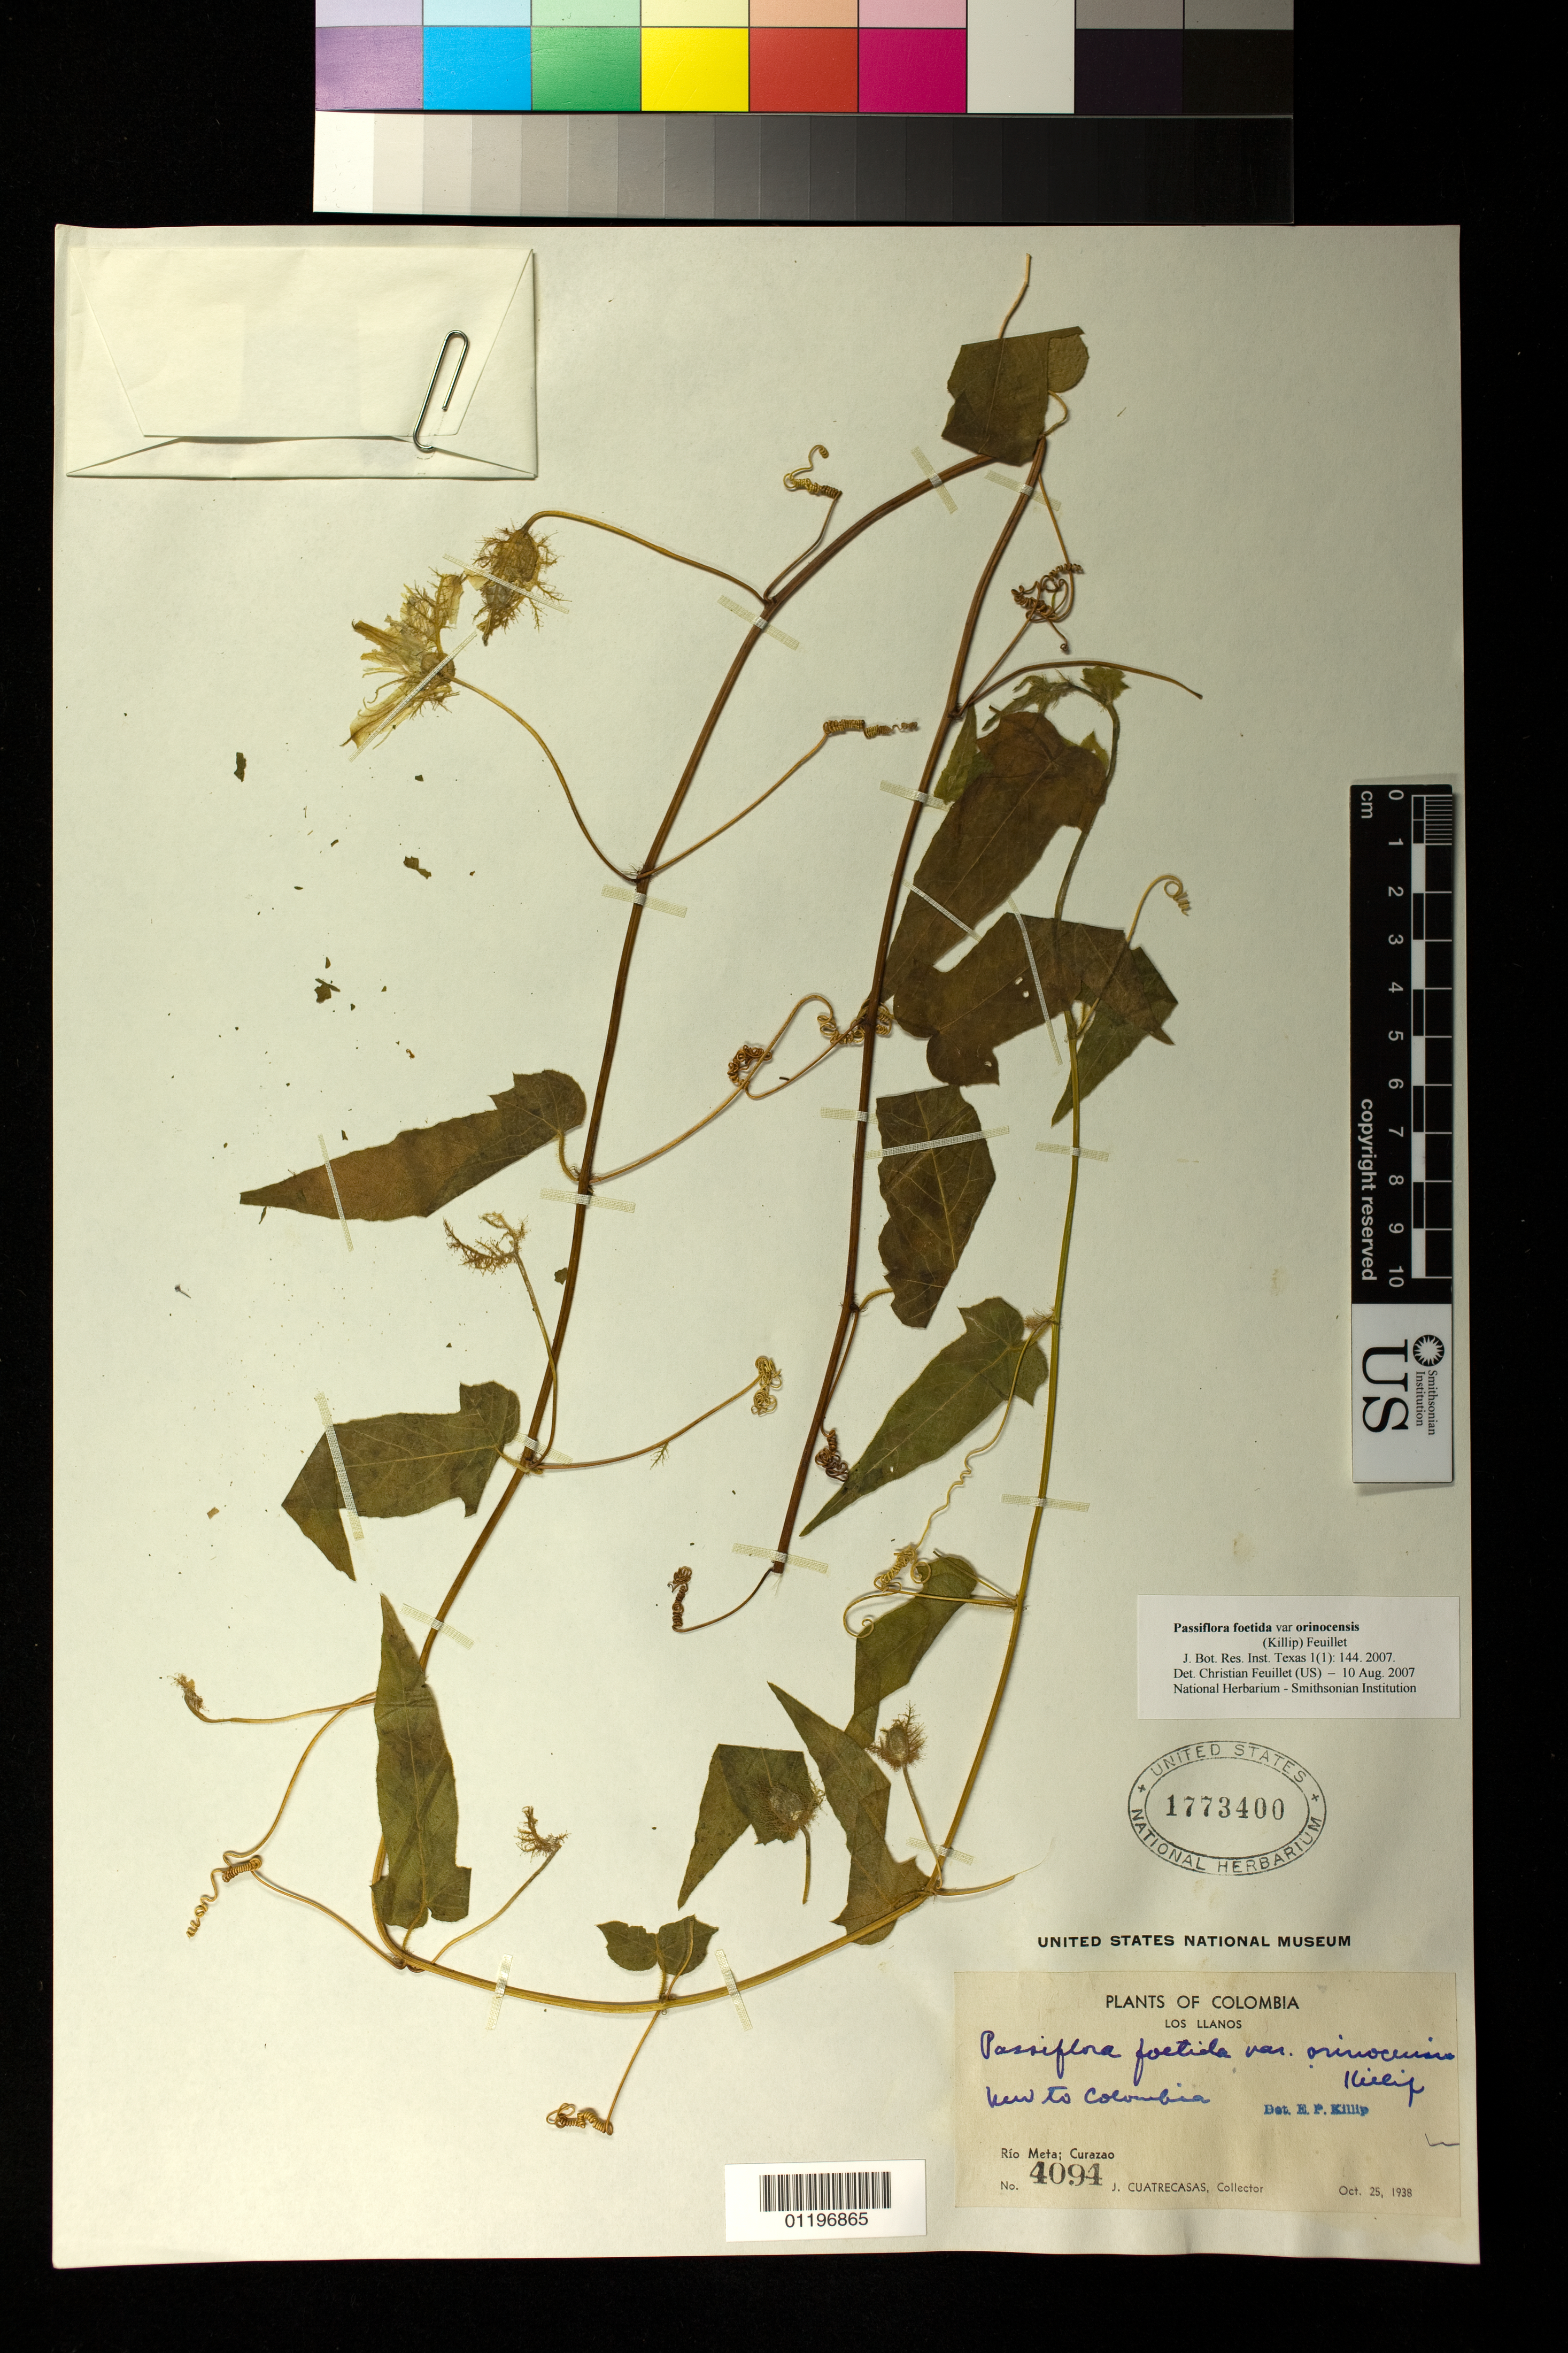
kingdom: Plantae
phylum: Tracheophyta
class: Magnoliopsida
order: Malpighiales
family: Passifloraceae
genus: Passiflora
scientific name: Passiflora foetida var. orinocensis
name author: (Killip) Feuillet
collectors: J. Cuatrecasas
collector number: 4094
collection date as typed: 25 Oct 1928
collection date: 1928-10-25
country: Colombia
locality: Los Llanos, Rio Meta: Curazao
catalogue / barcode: US 1773400